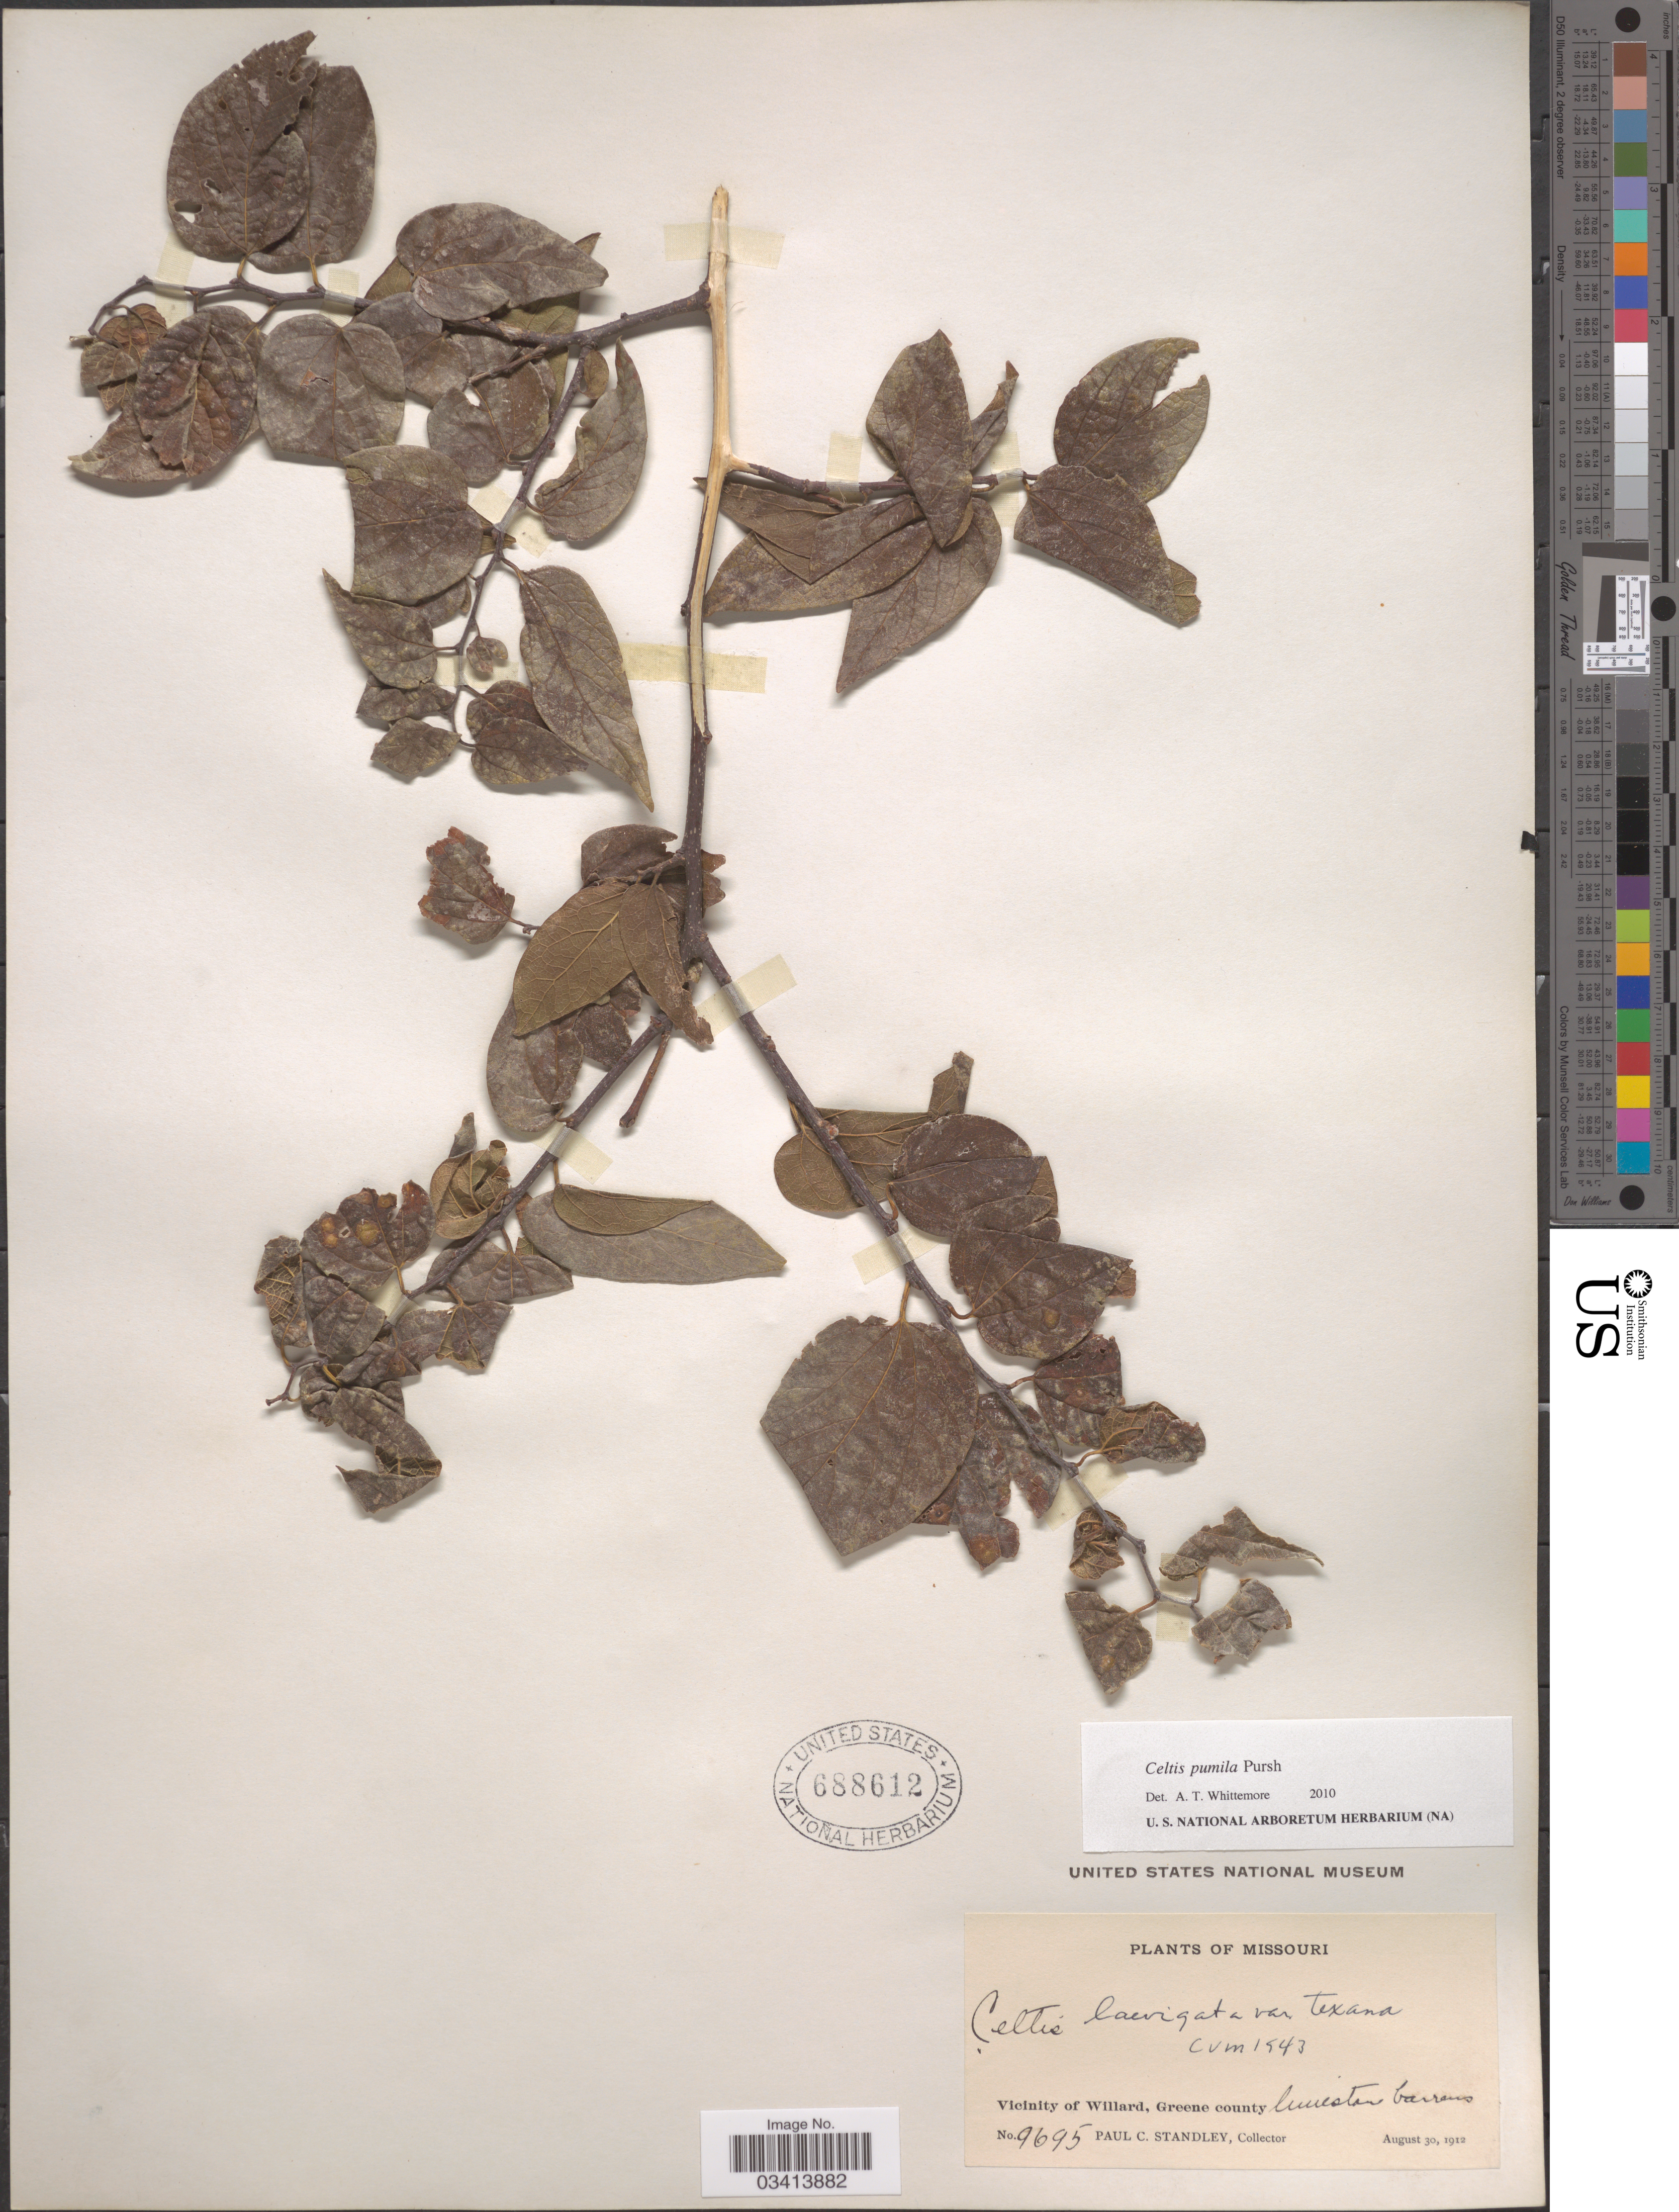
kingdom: Plantae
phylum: Tracheophyta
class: Magnoliopsida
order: Rosales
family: Cannabaceae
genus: Celtis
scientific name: Celtis occidentalis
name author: L.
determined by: Strong, M. T., (US), Smithsonian Institution - National Museum of Natural History (UNITED STATES)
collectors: P. C. Standley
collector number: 9695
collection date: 1912-08-30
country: United States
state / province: Missouri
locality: Vicinity of Willard, Greene County.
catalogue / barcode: US 688612